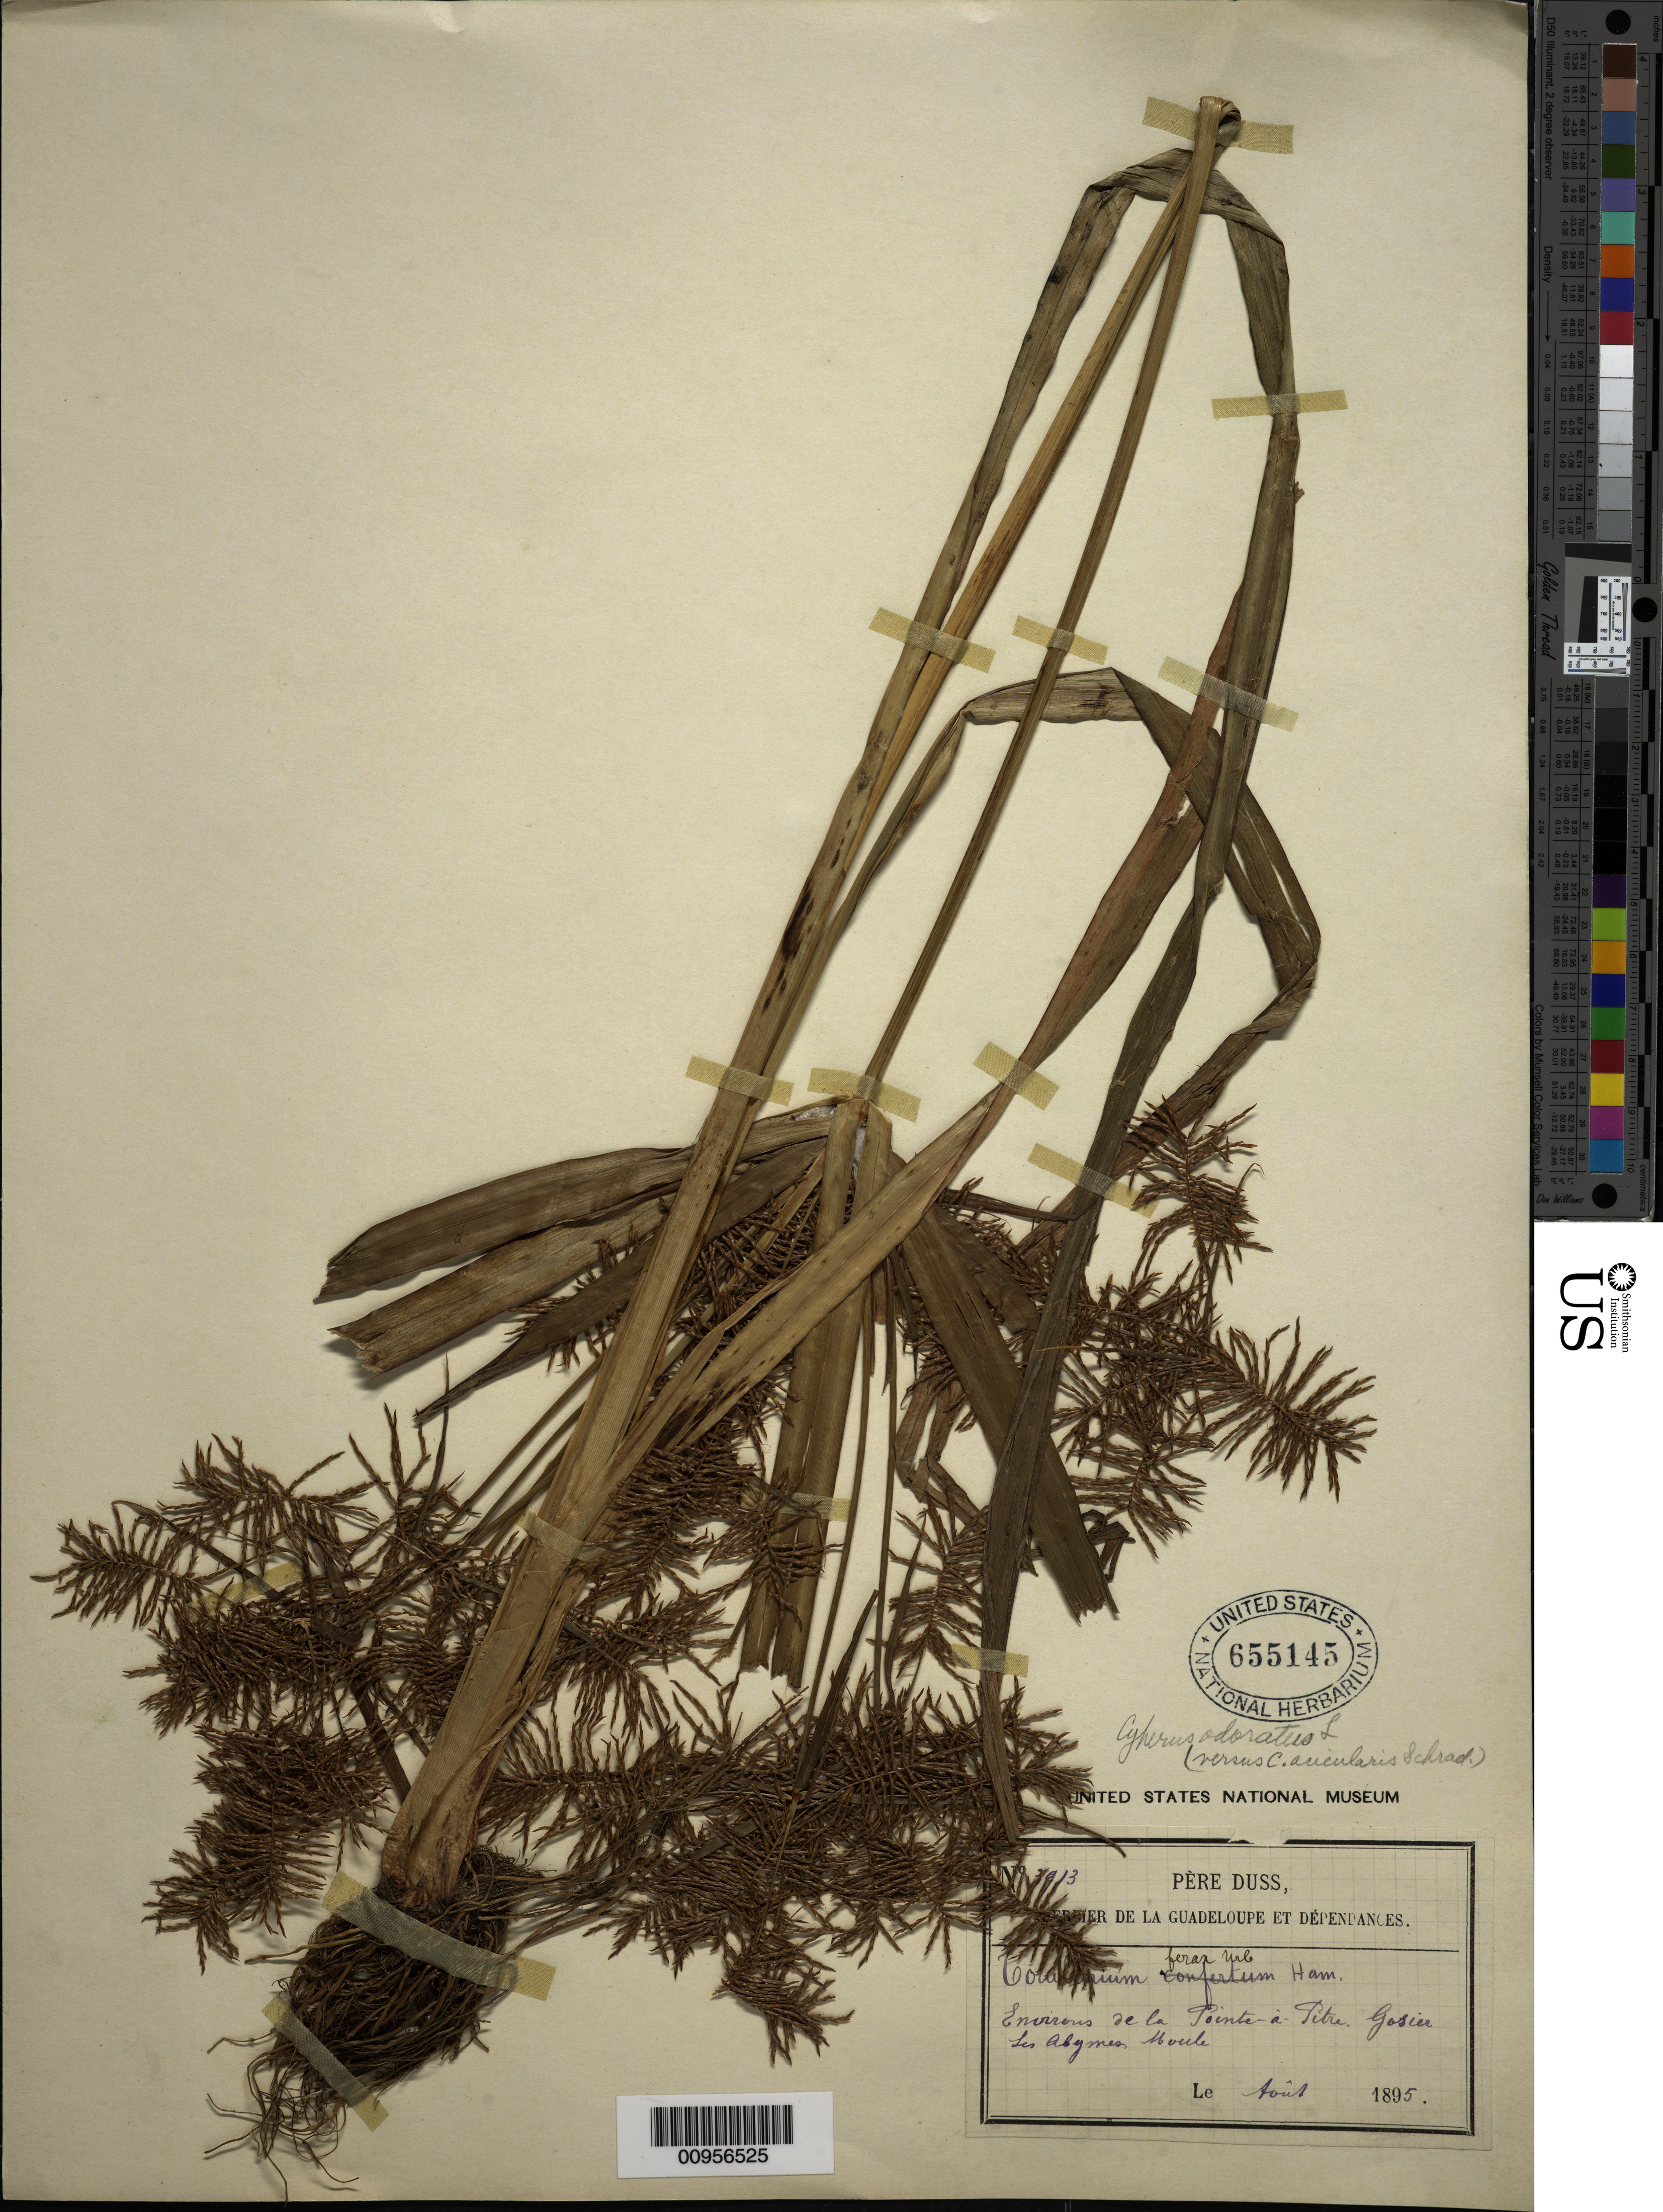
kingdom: Plantae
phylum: Tracheophyta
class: Liliopsida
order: Poales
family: Cyperaceae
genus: Cyperus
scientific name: Cyperus odoratus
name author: L.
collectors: Père Duss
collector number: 3913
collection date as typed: Aug 1895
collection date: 1895-08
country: Guadeloupe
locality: Environs de la Pointe à Pitre, Gosier, Les Abynes Moule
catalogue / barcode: US 655145